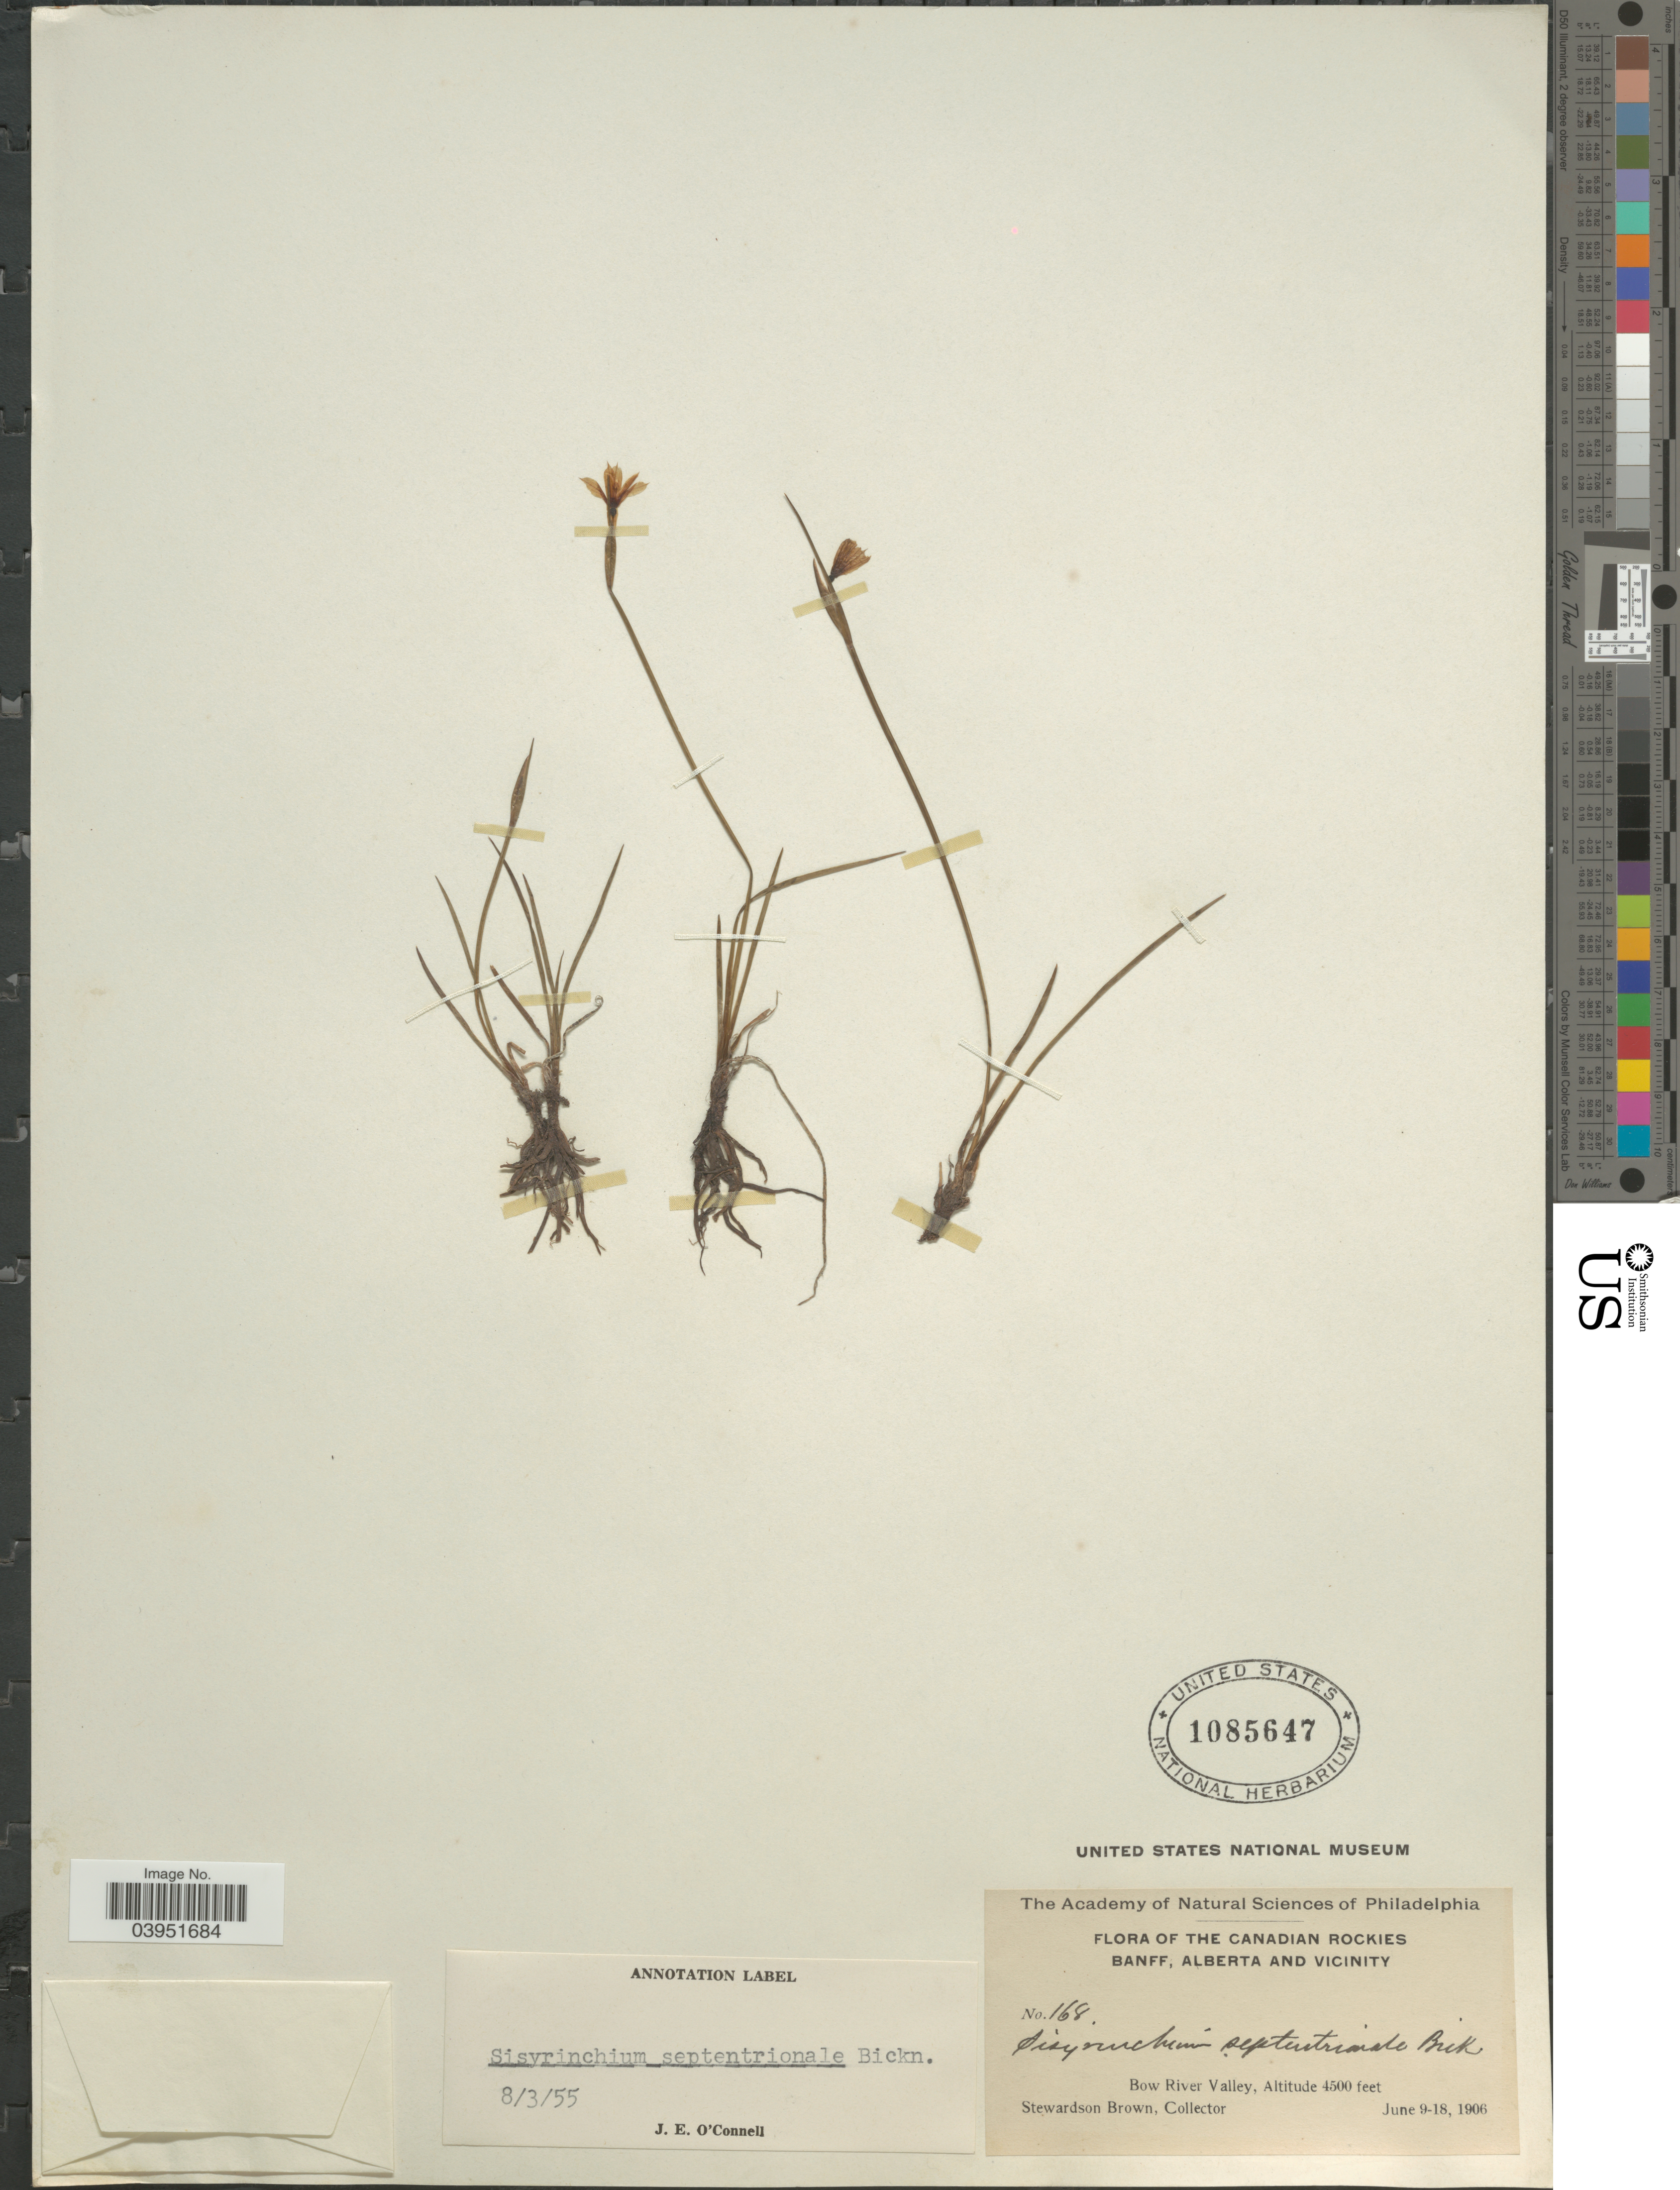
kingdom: Plantae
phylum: Tracheophyta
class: Liliopsida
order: Asparagales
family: Iridaceae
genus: Sisyrinchium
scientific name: Sisyrinchium septentrionale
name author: E.P. Bicknell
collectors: S. Brown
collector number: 168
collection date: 1906-06-09/1906-06-18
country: Canada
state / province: Alberta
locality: The Canadian Rockies. Banff and Vicinity. Bow River Valley.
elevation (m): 1372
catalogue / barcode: US 1085647